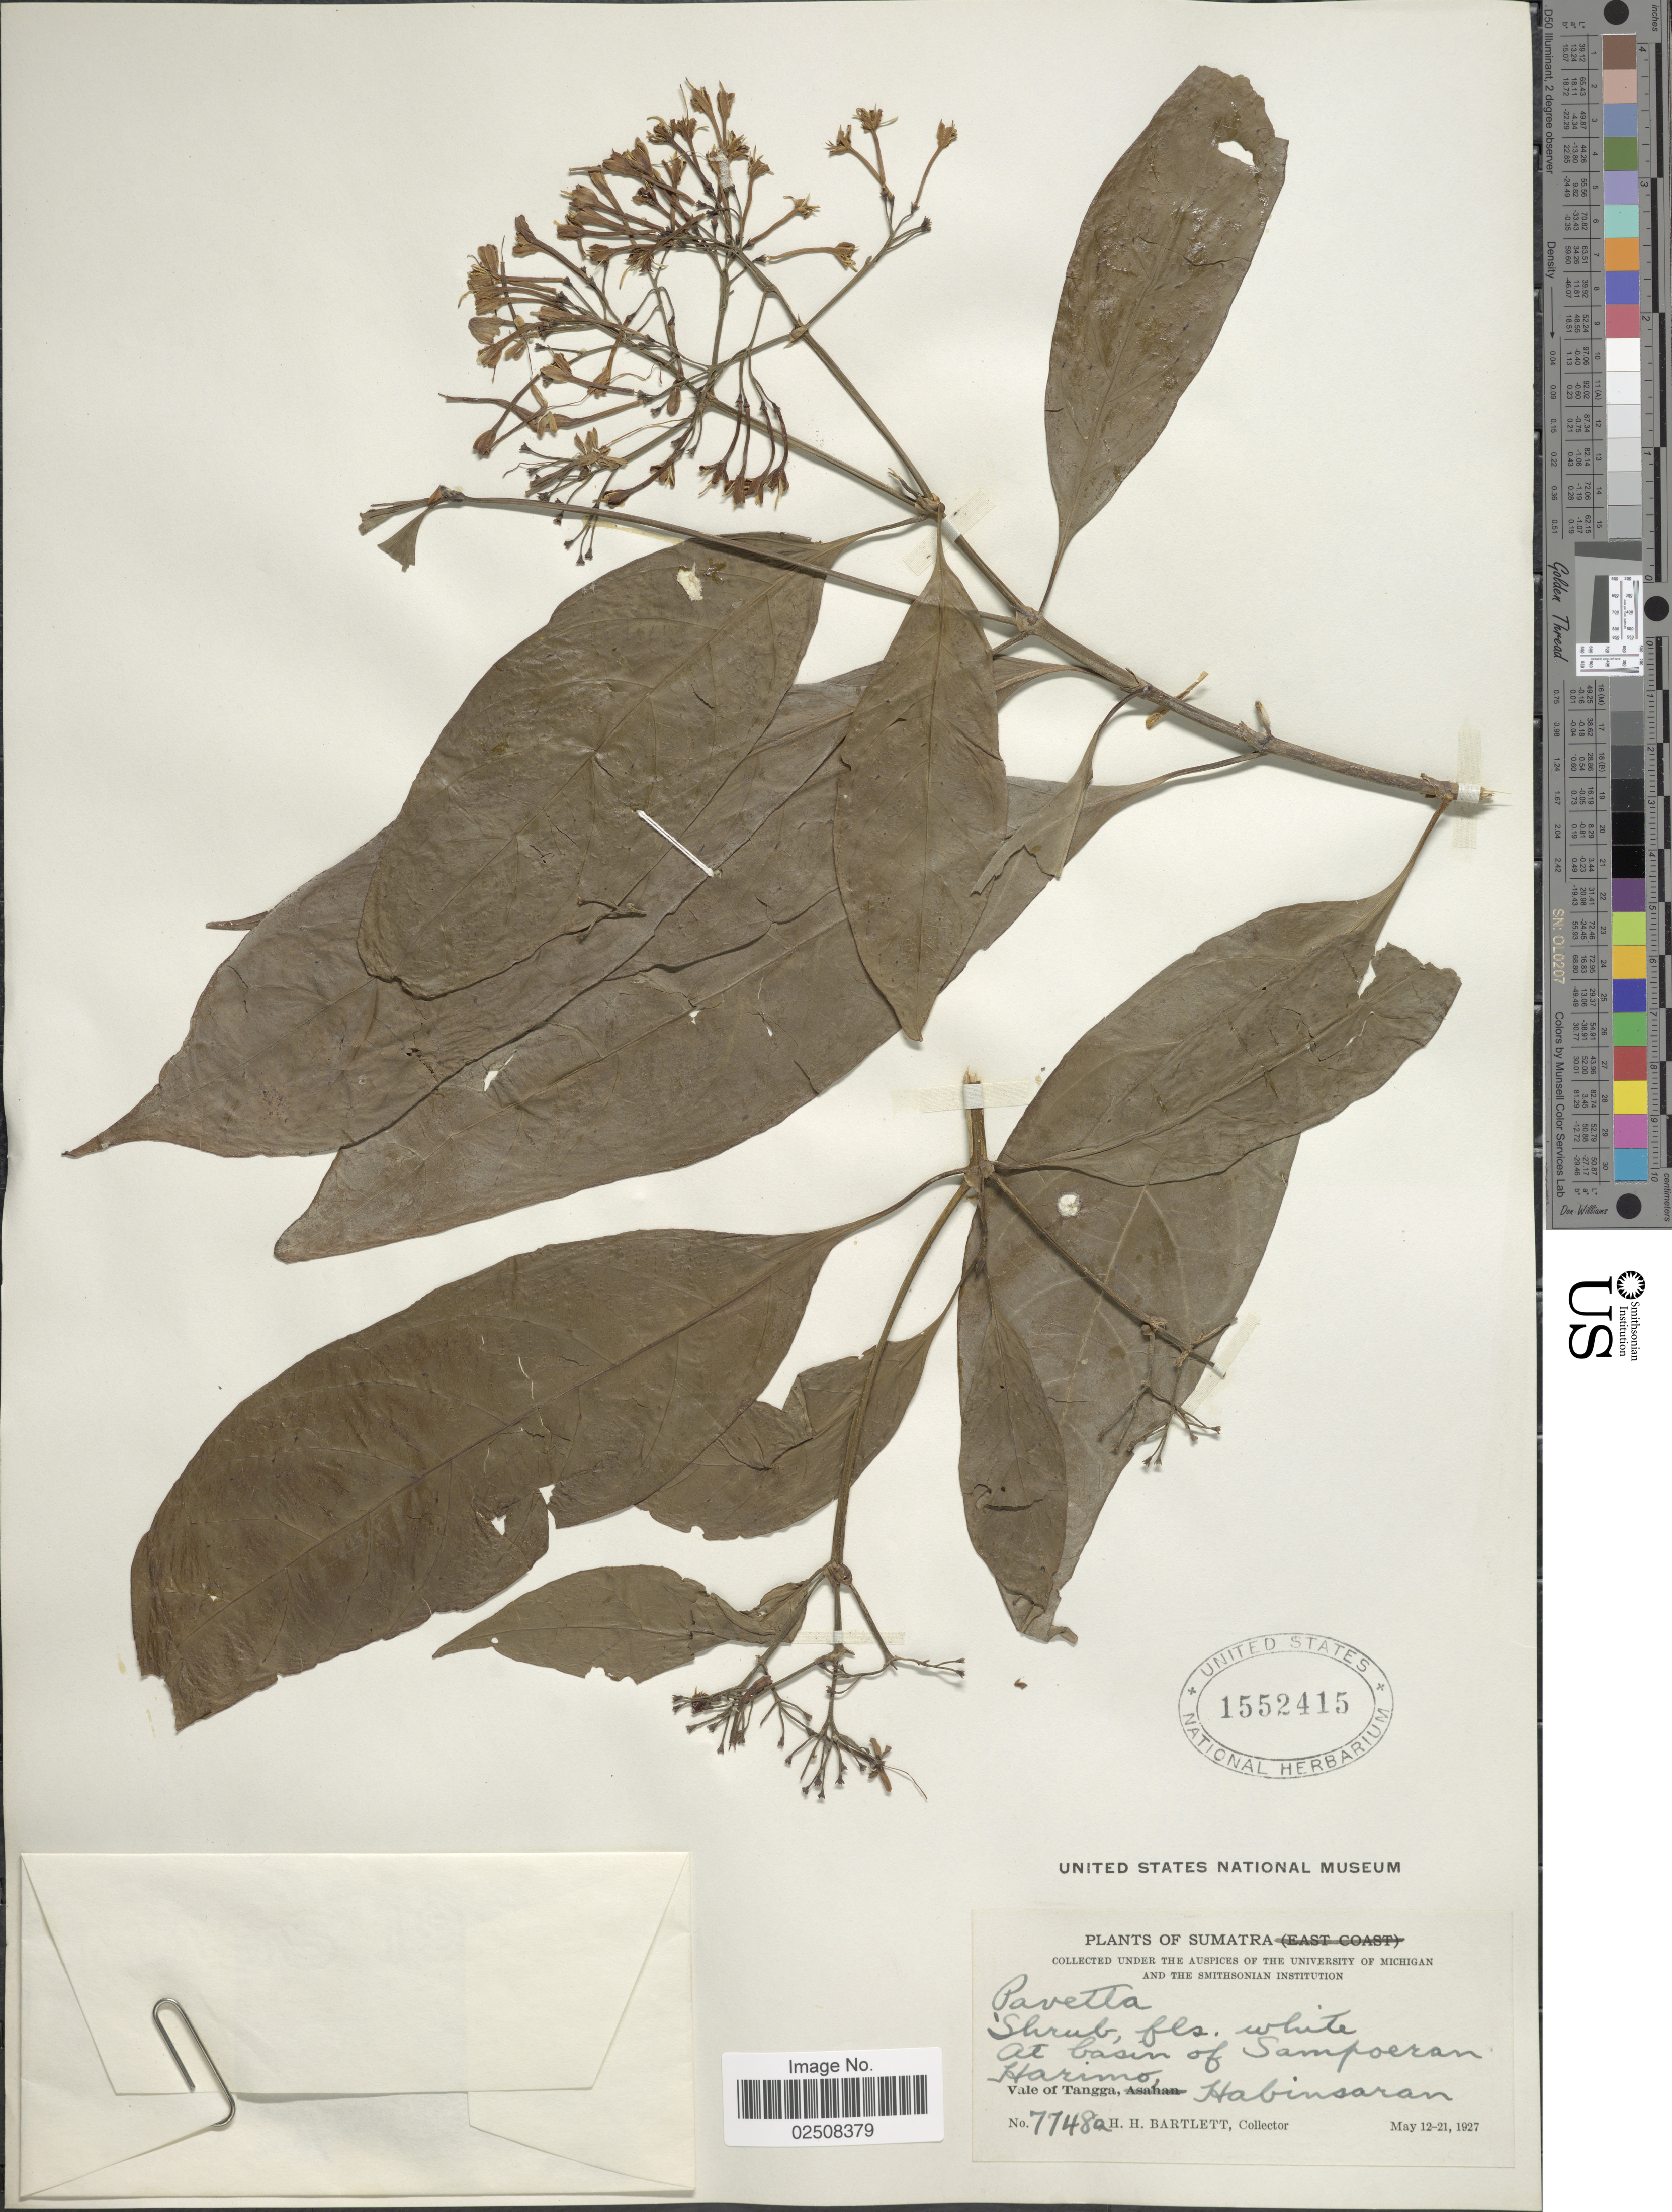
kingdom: Plantae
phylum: Tracheophyta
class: Magnoliopsida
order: Gentianales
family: Rubiaceae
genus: Pavetta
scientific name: Pavetta sp.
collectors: H. H. Bartlett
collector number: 7748a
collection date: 1927-05-12/1927-05-21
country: Indonesia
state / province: Sumatra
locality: At basin of Sampoeran, Harimo, Vale of Tangga, Habinsaran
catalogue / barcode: US 1552415